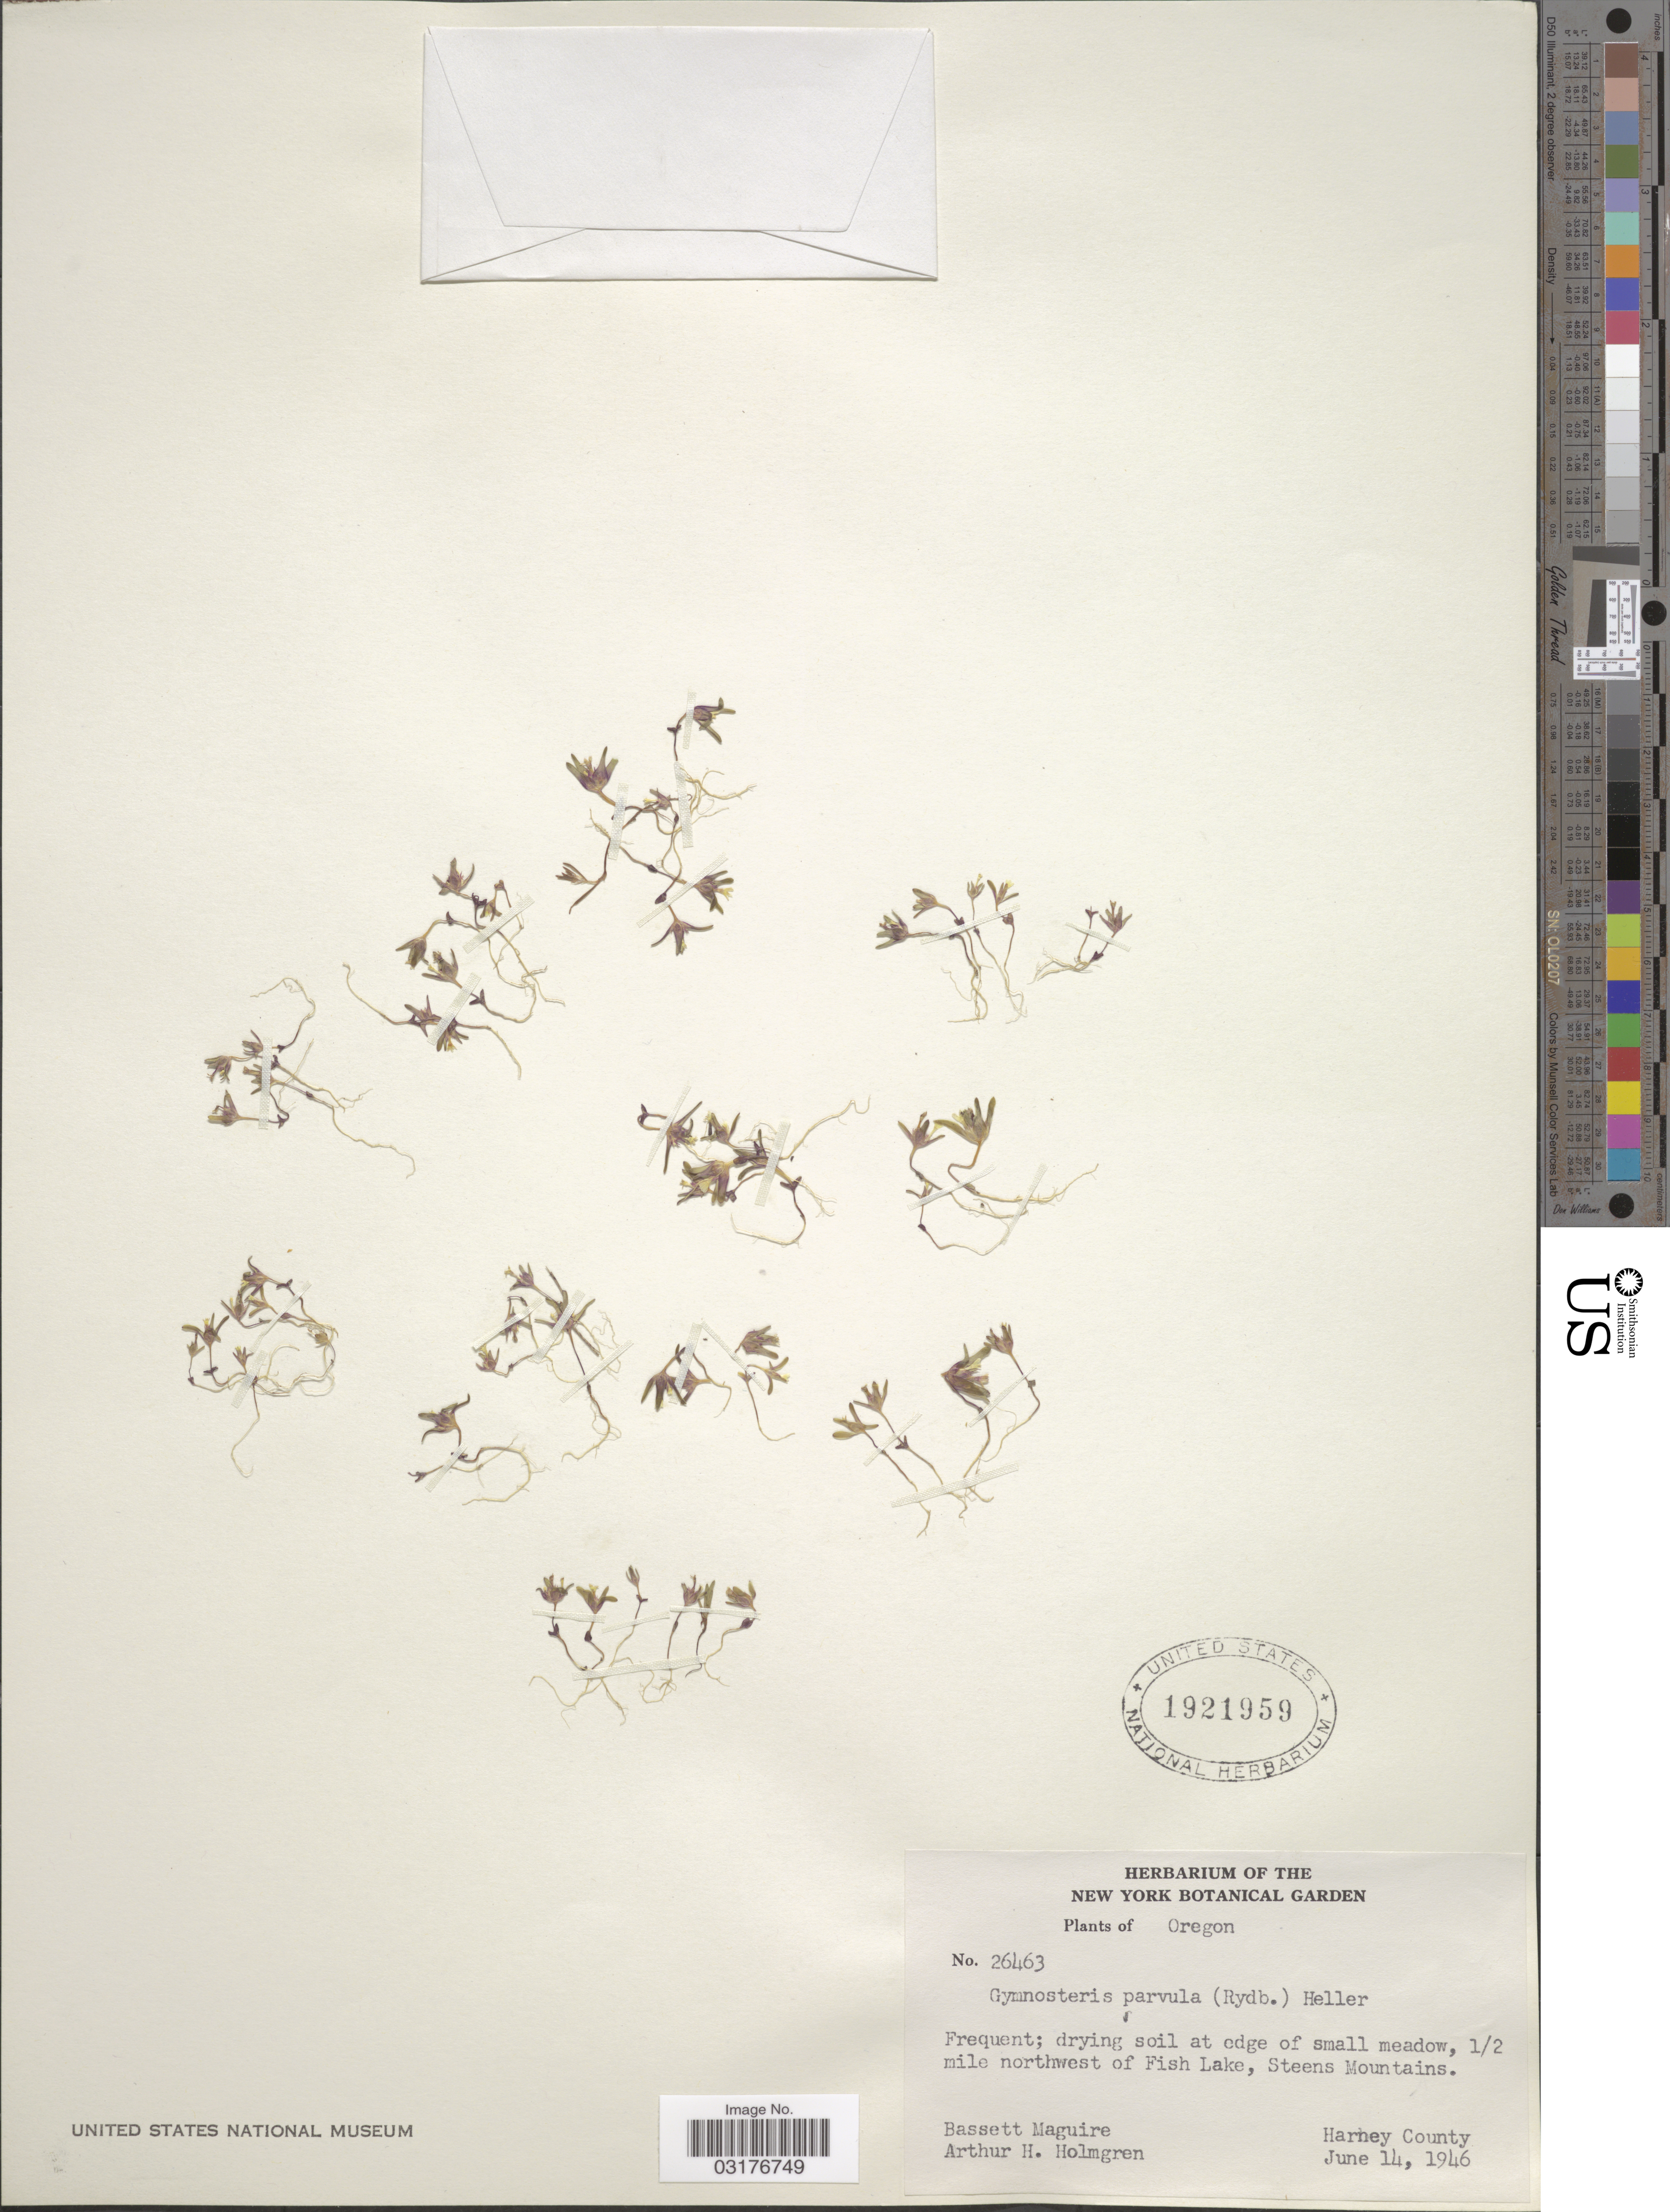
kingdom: Plantae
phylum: Tracheophyta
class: Magnoliopsida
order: Ericales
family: Polemoniaceae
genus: Gymnosteris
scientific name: Gymnosteris parvula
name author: A. Heller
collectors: B. Maguire & A. H. Holmgren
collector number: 26463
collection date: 1946-06-14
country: United States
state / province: Oregon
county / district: Harney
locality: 1/2 mile northwest of Fish Lake, Steens Mountains. Harney County.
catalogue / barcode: US 1921959